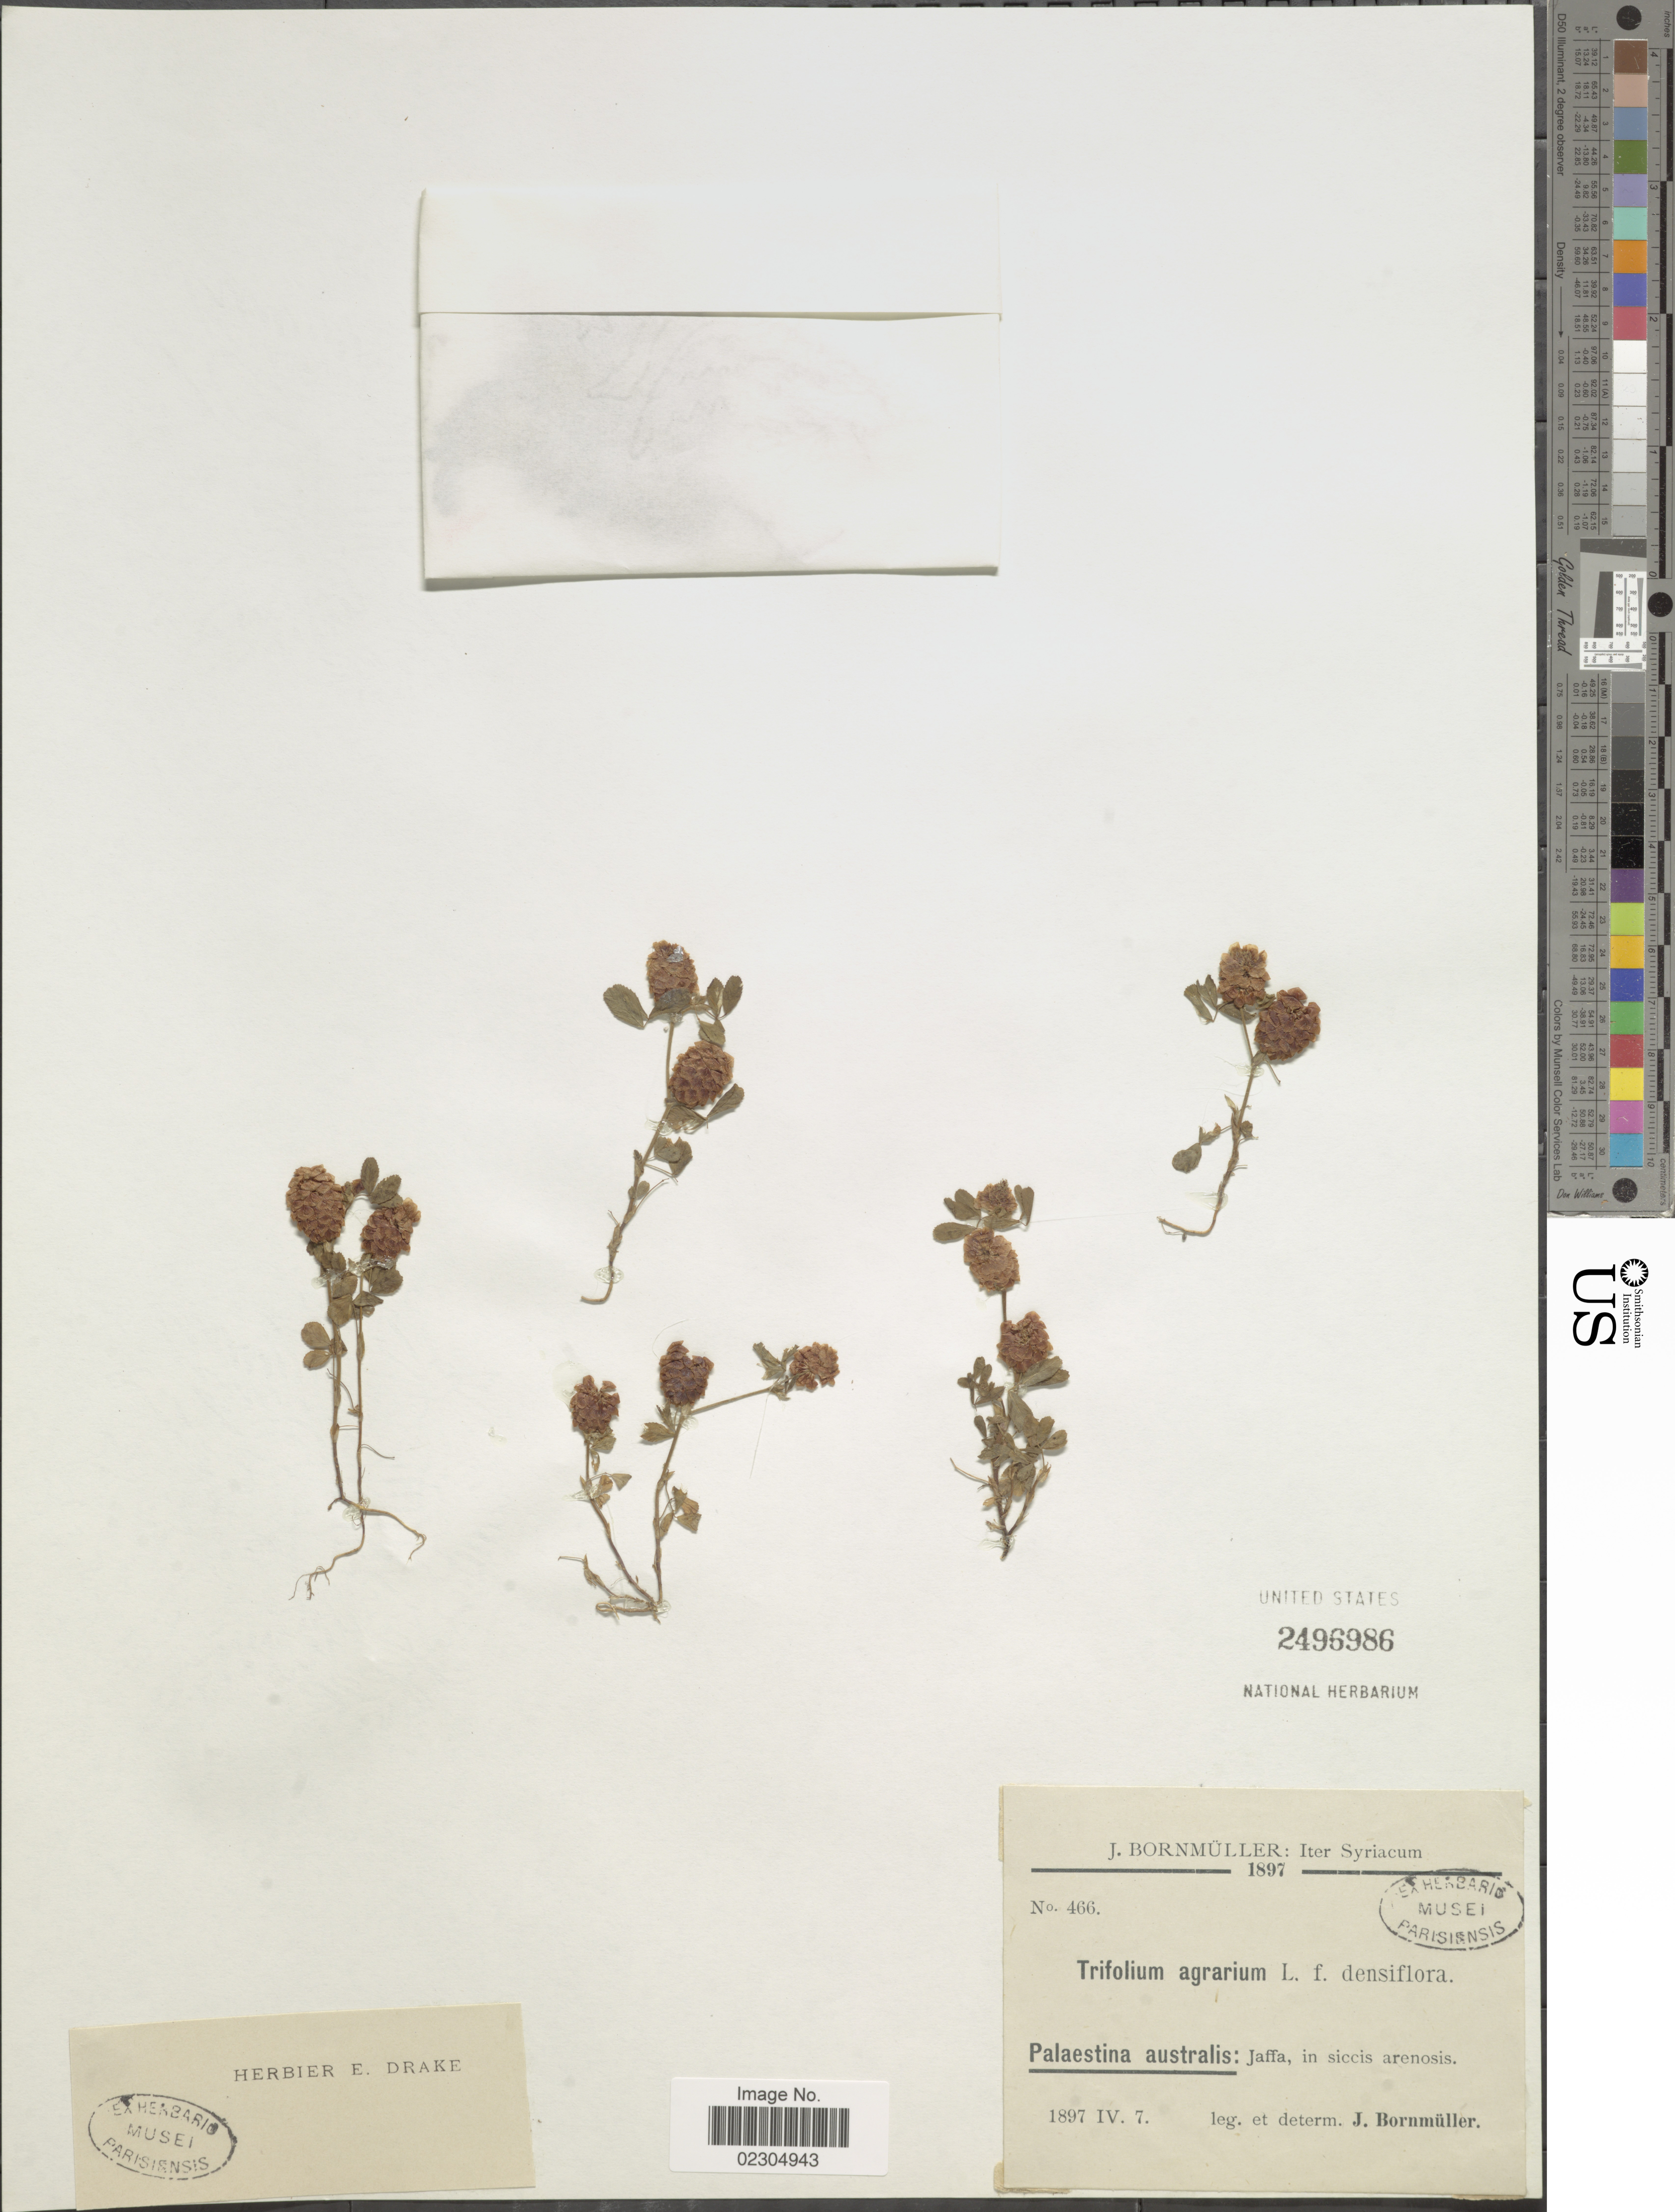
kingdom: Plantae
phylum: Tracheophyta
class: Magnoliopsida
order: Fabales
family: Fabaceae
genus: Trifolium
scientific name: Trifolium aureum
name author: Pollich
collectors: J. Bornmüller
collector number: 466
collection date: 1897-04-07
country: Israel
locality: Paleastina australis: Jaffa, in siccis arenosis.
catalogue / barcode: US 2496986